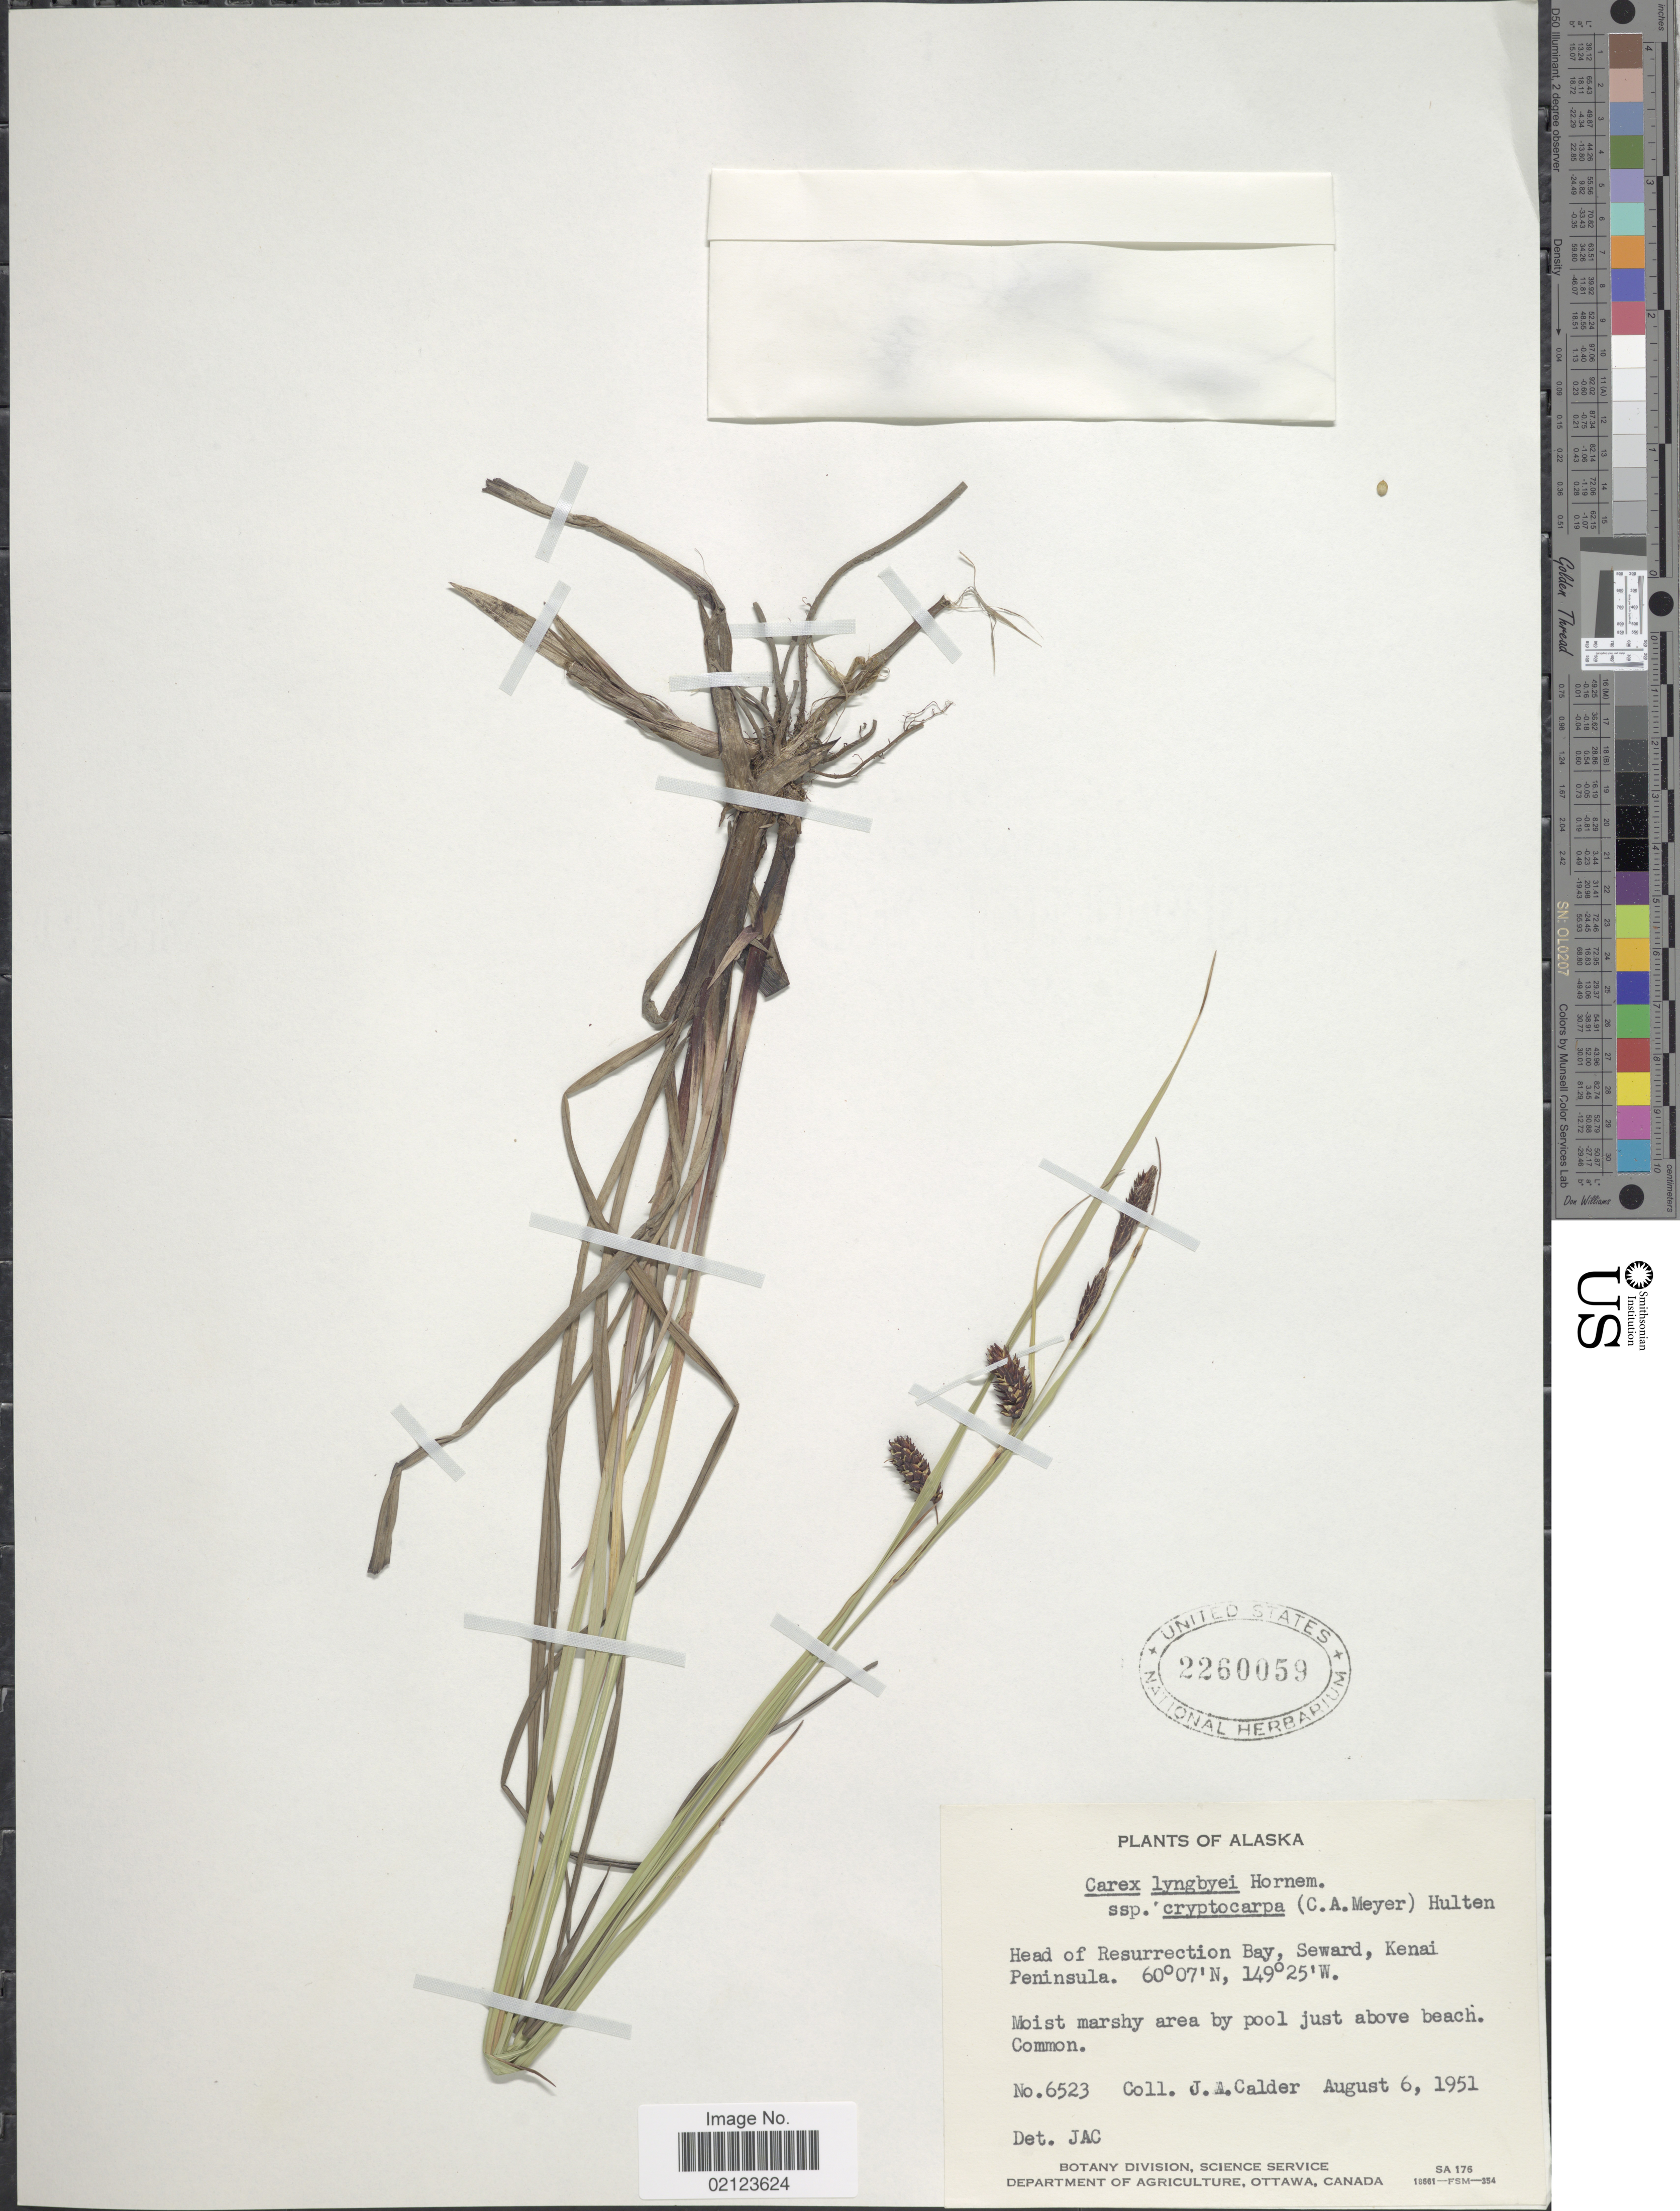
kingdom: Plantae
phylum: Tracheophyta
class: Liliopsida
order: Poales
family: Cyperaceae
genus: Carex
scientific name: Carex lyngbyei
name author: Hornem.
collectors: J. A. Calder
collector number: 6523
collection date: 1951-08-06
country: United States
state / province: Alaska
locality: Head of Resurrection Bay, Seward, Kenai Peninsula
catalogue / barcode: US 2260059